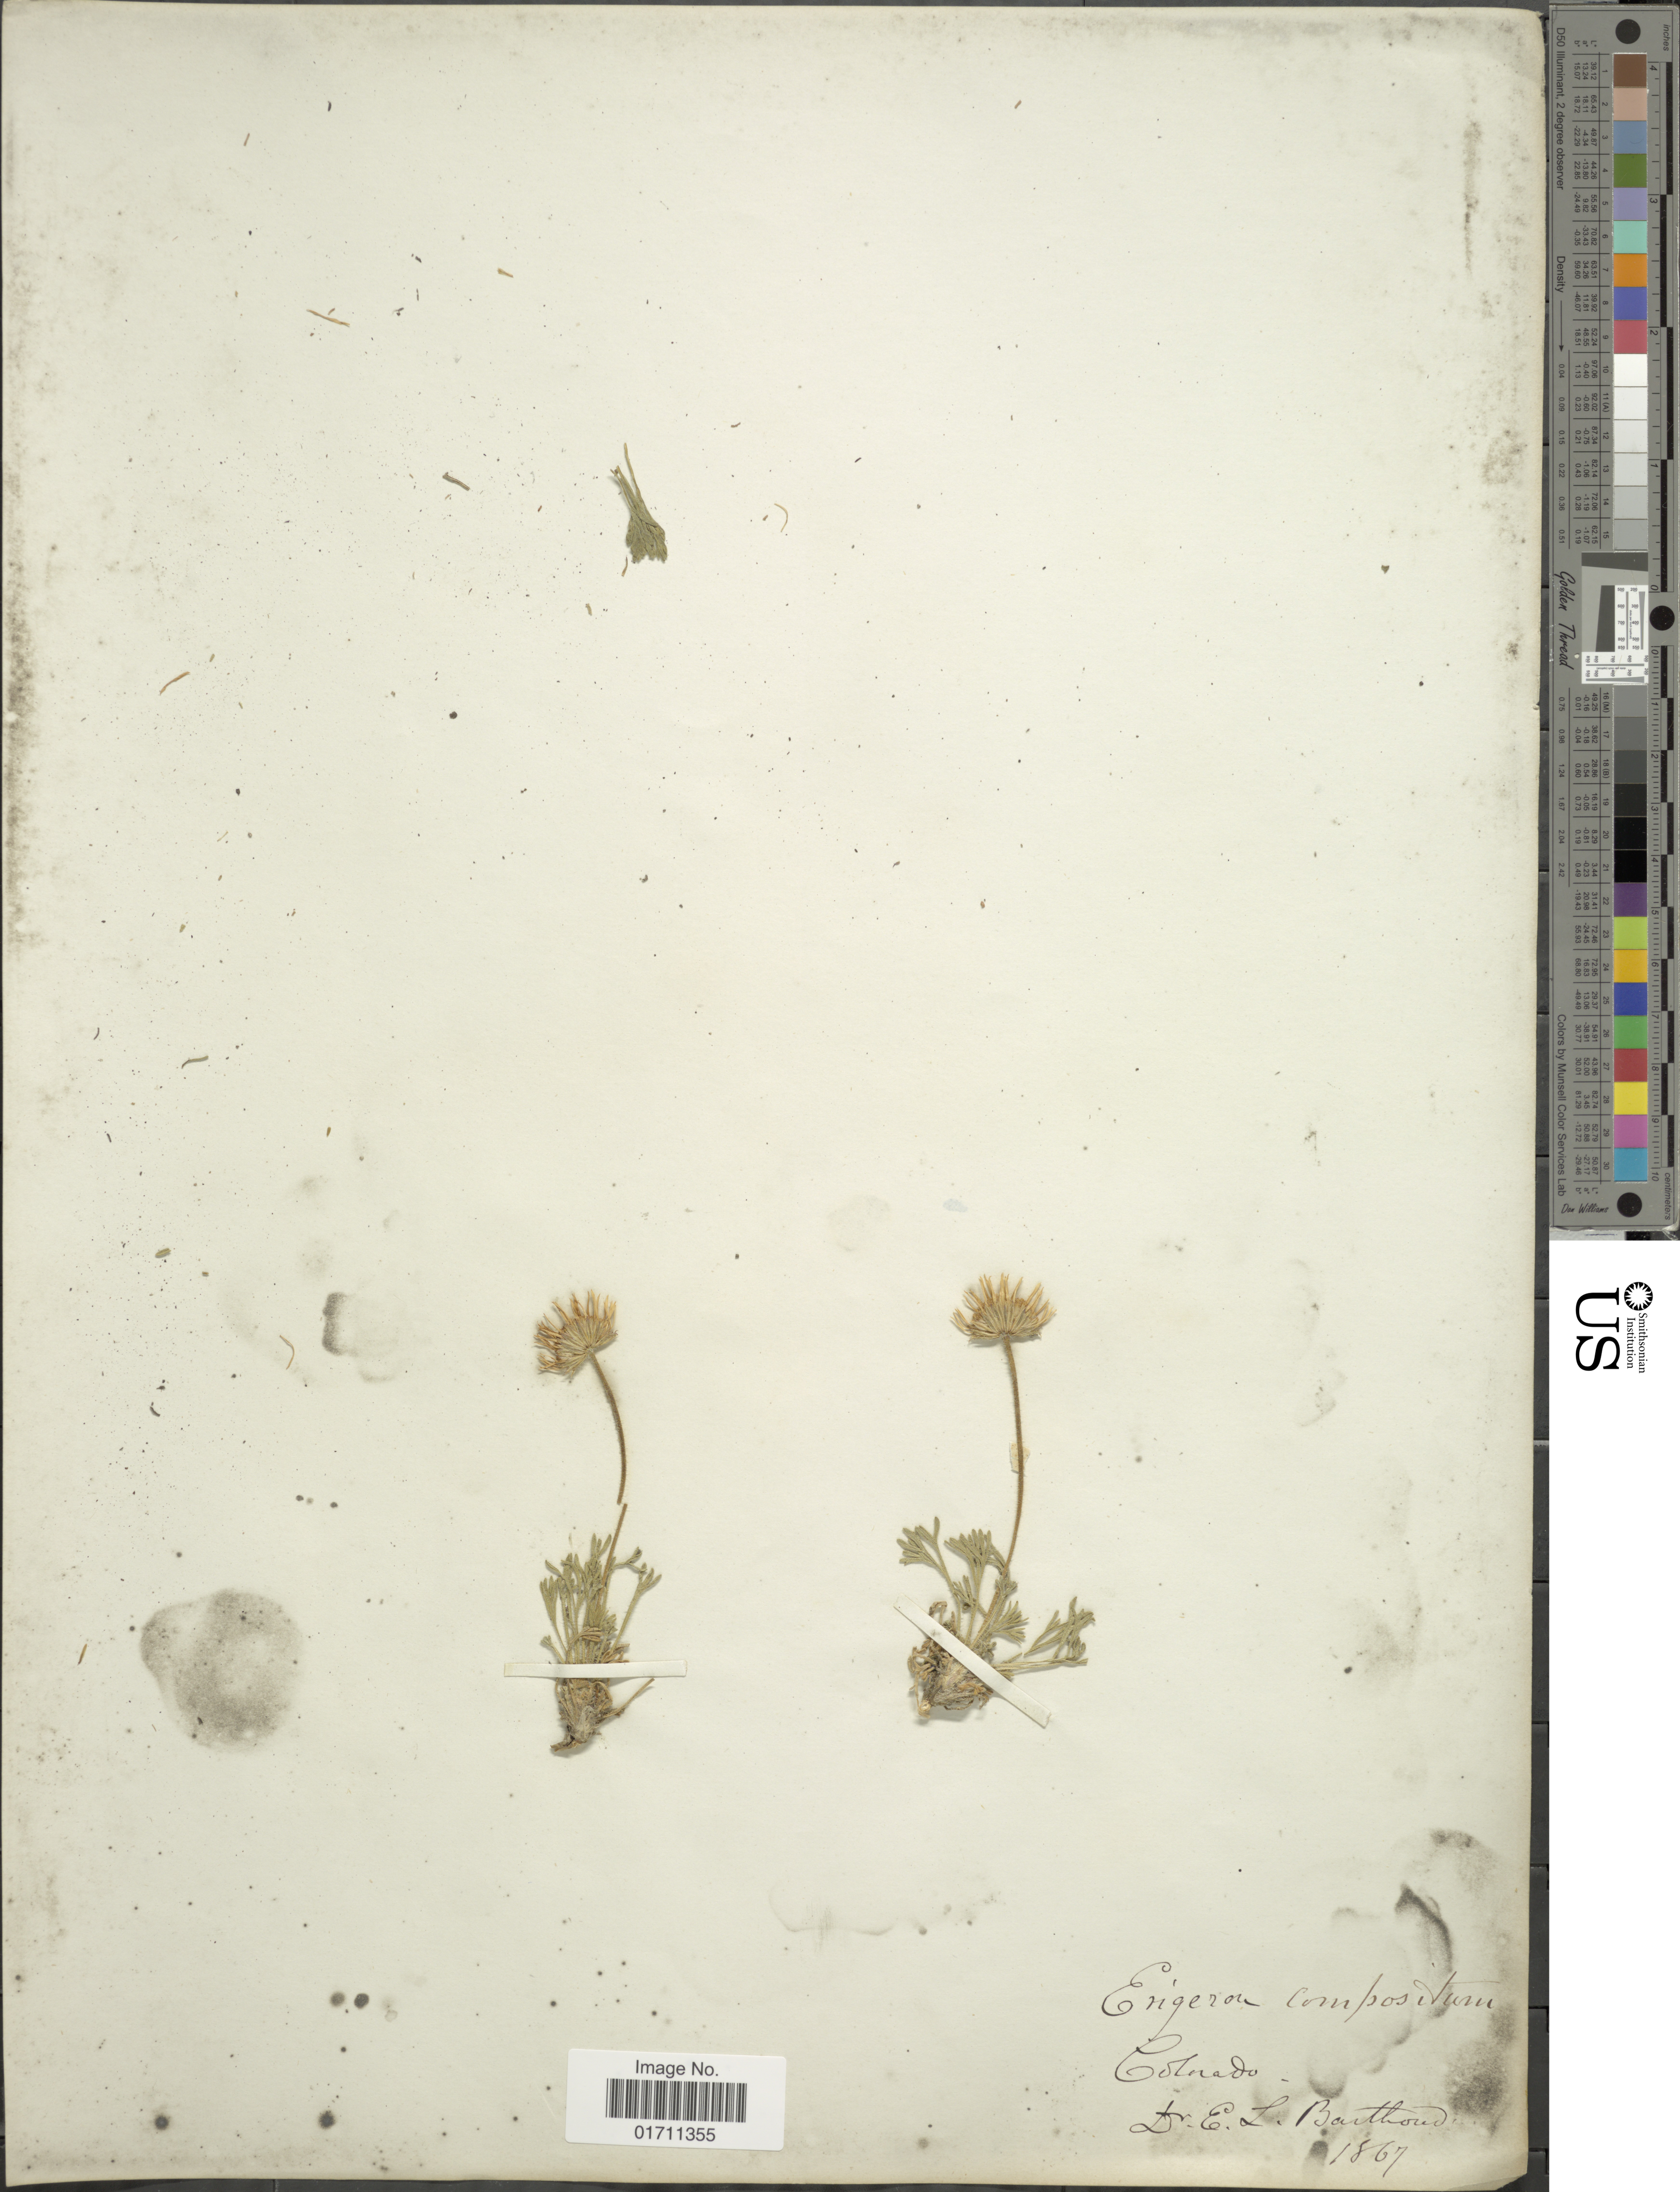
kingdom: Plantae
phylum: Tracheophyta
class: Magnoliopsida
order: Asterales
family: Asteraceae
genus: Erigeron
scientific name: Erigeron compositus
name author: Pursh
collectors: E. Barthoud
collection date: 1867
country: United States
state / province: Colorado